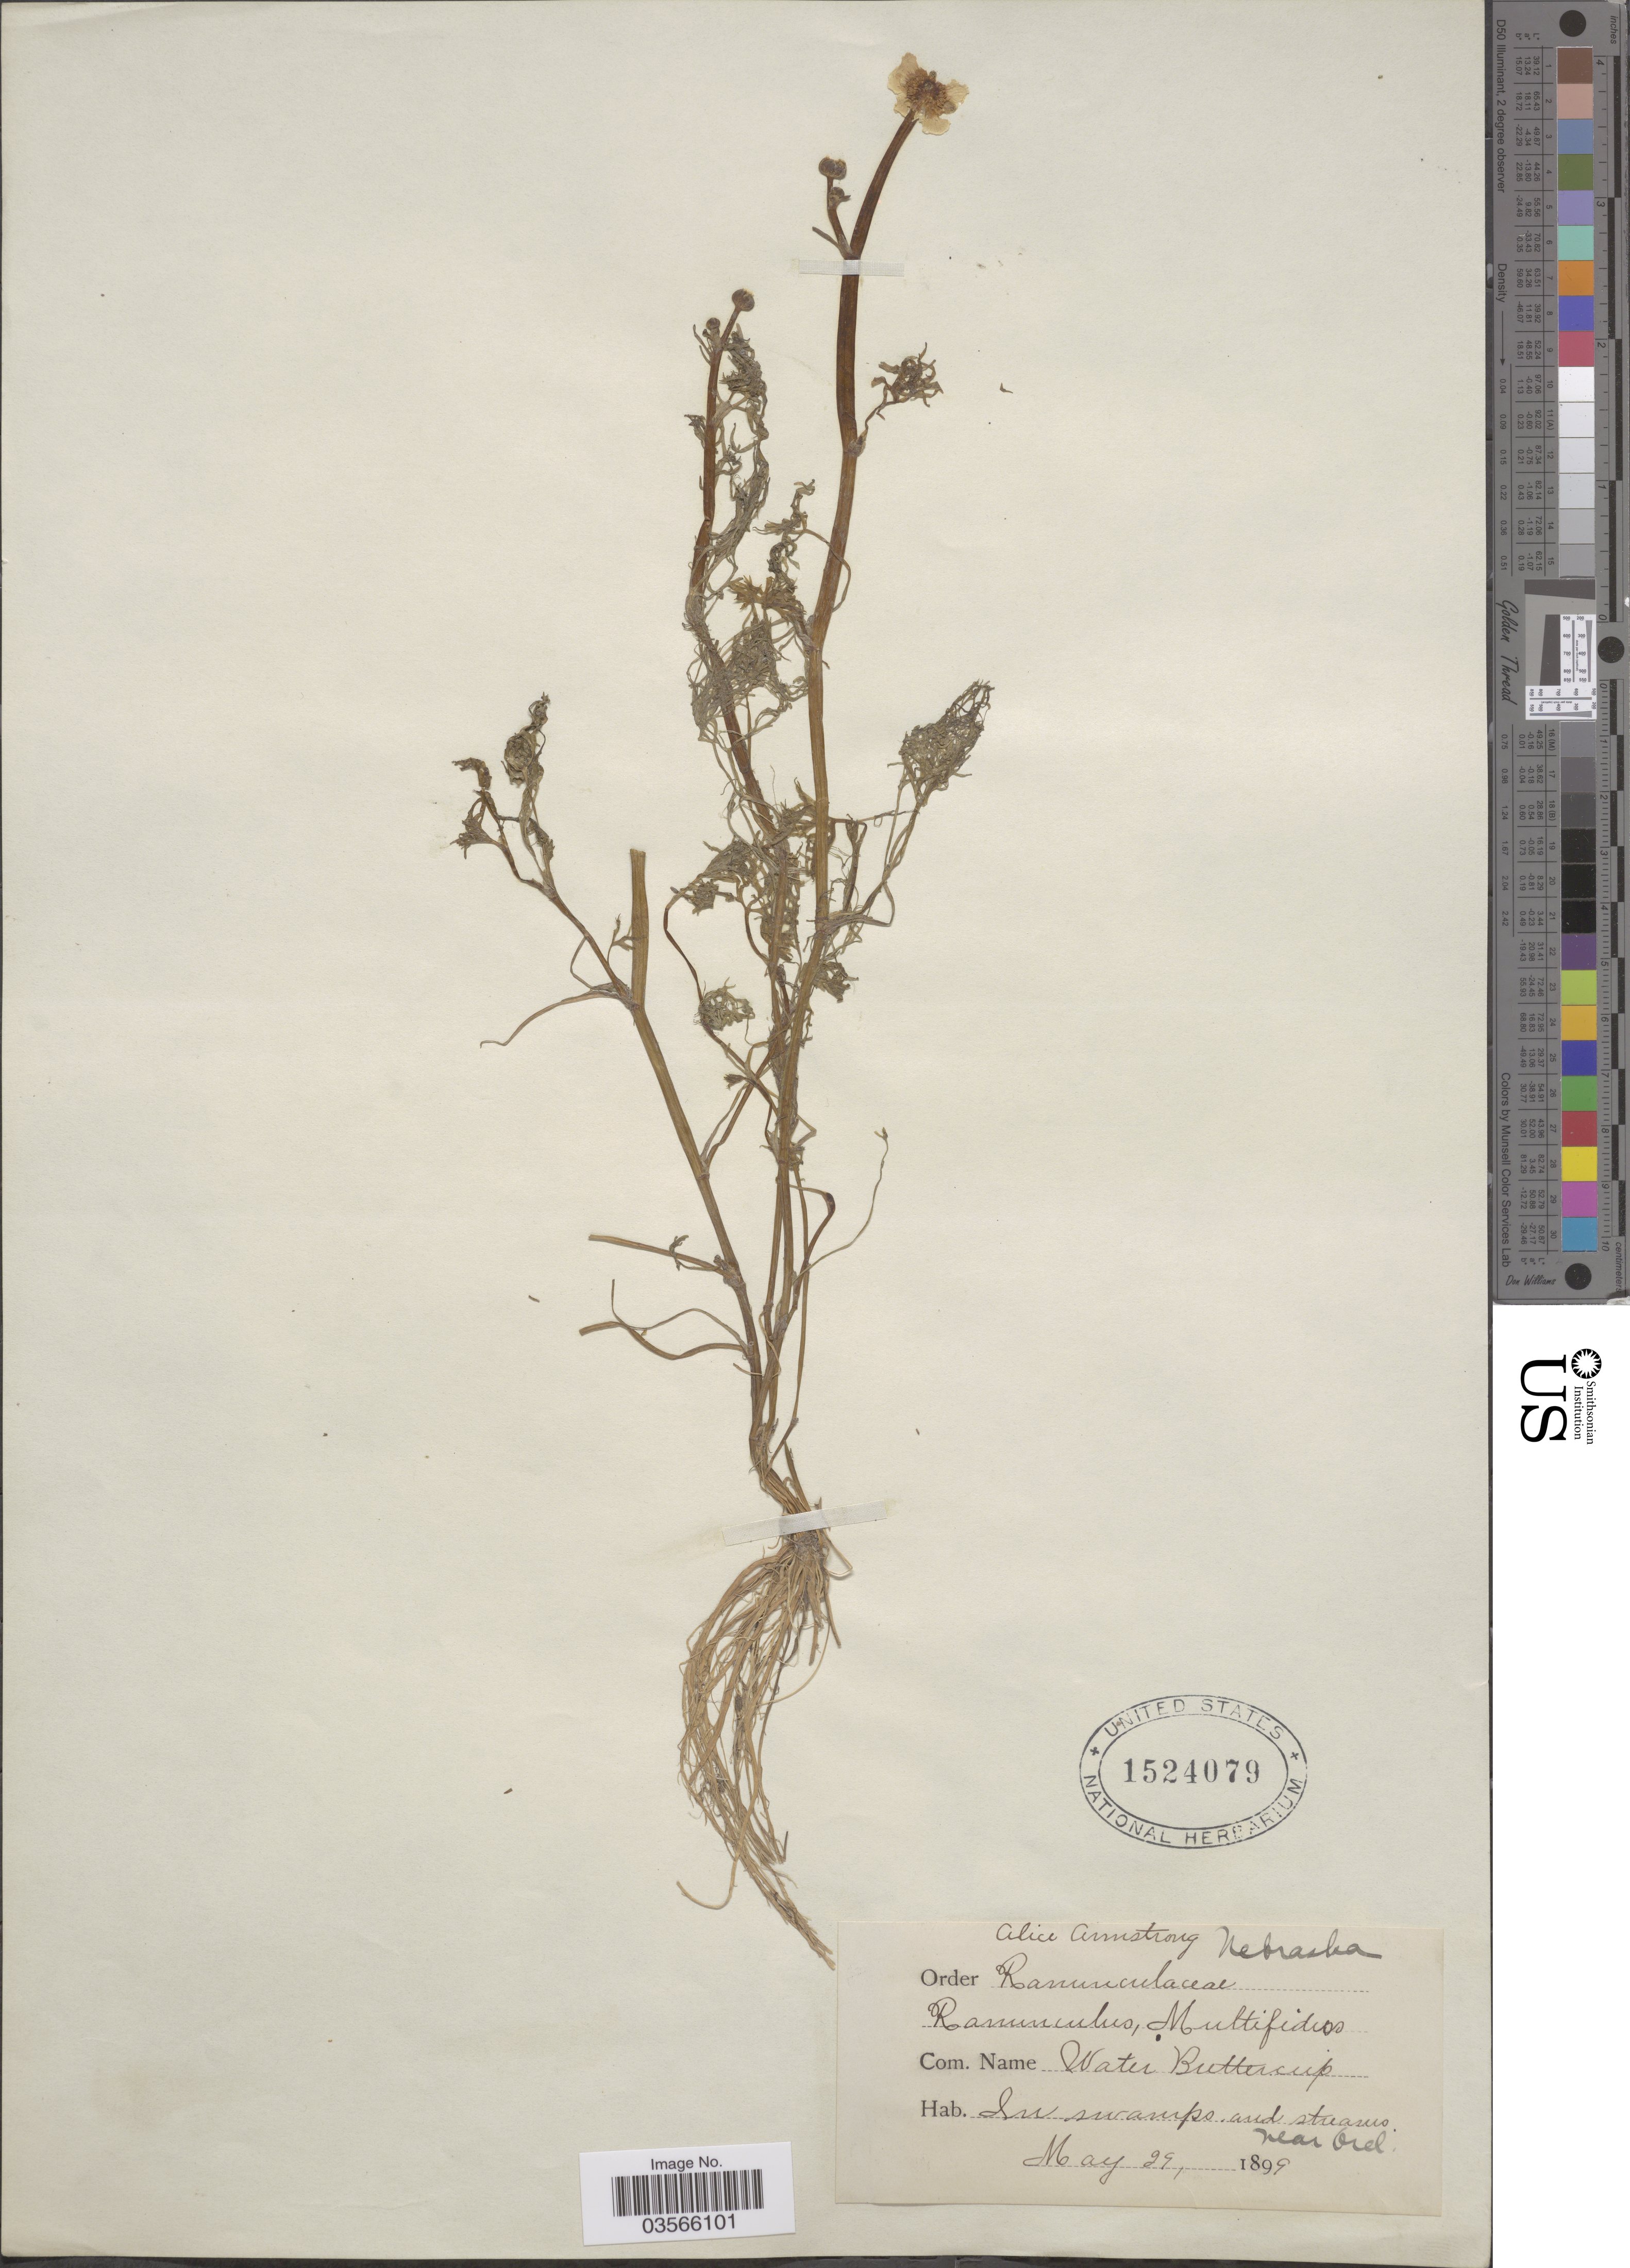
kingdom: Plantae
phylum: Tracheophyta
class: Magnoliopsida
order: Ranunculales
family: Ranunculaceae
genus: Ranunculus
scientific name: Ranunculus flabellaris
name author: Raf.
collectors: A. Armstrong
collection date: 1899-05-29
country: United States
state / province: Nebraska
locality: In swamps and streams near Ord.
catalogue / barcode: US 1524079